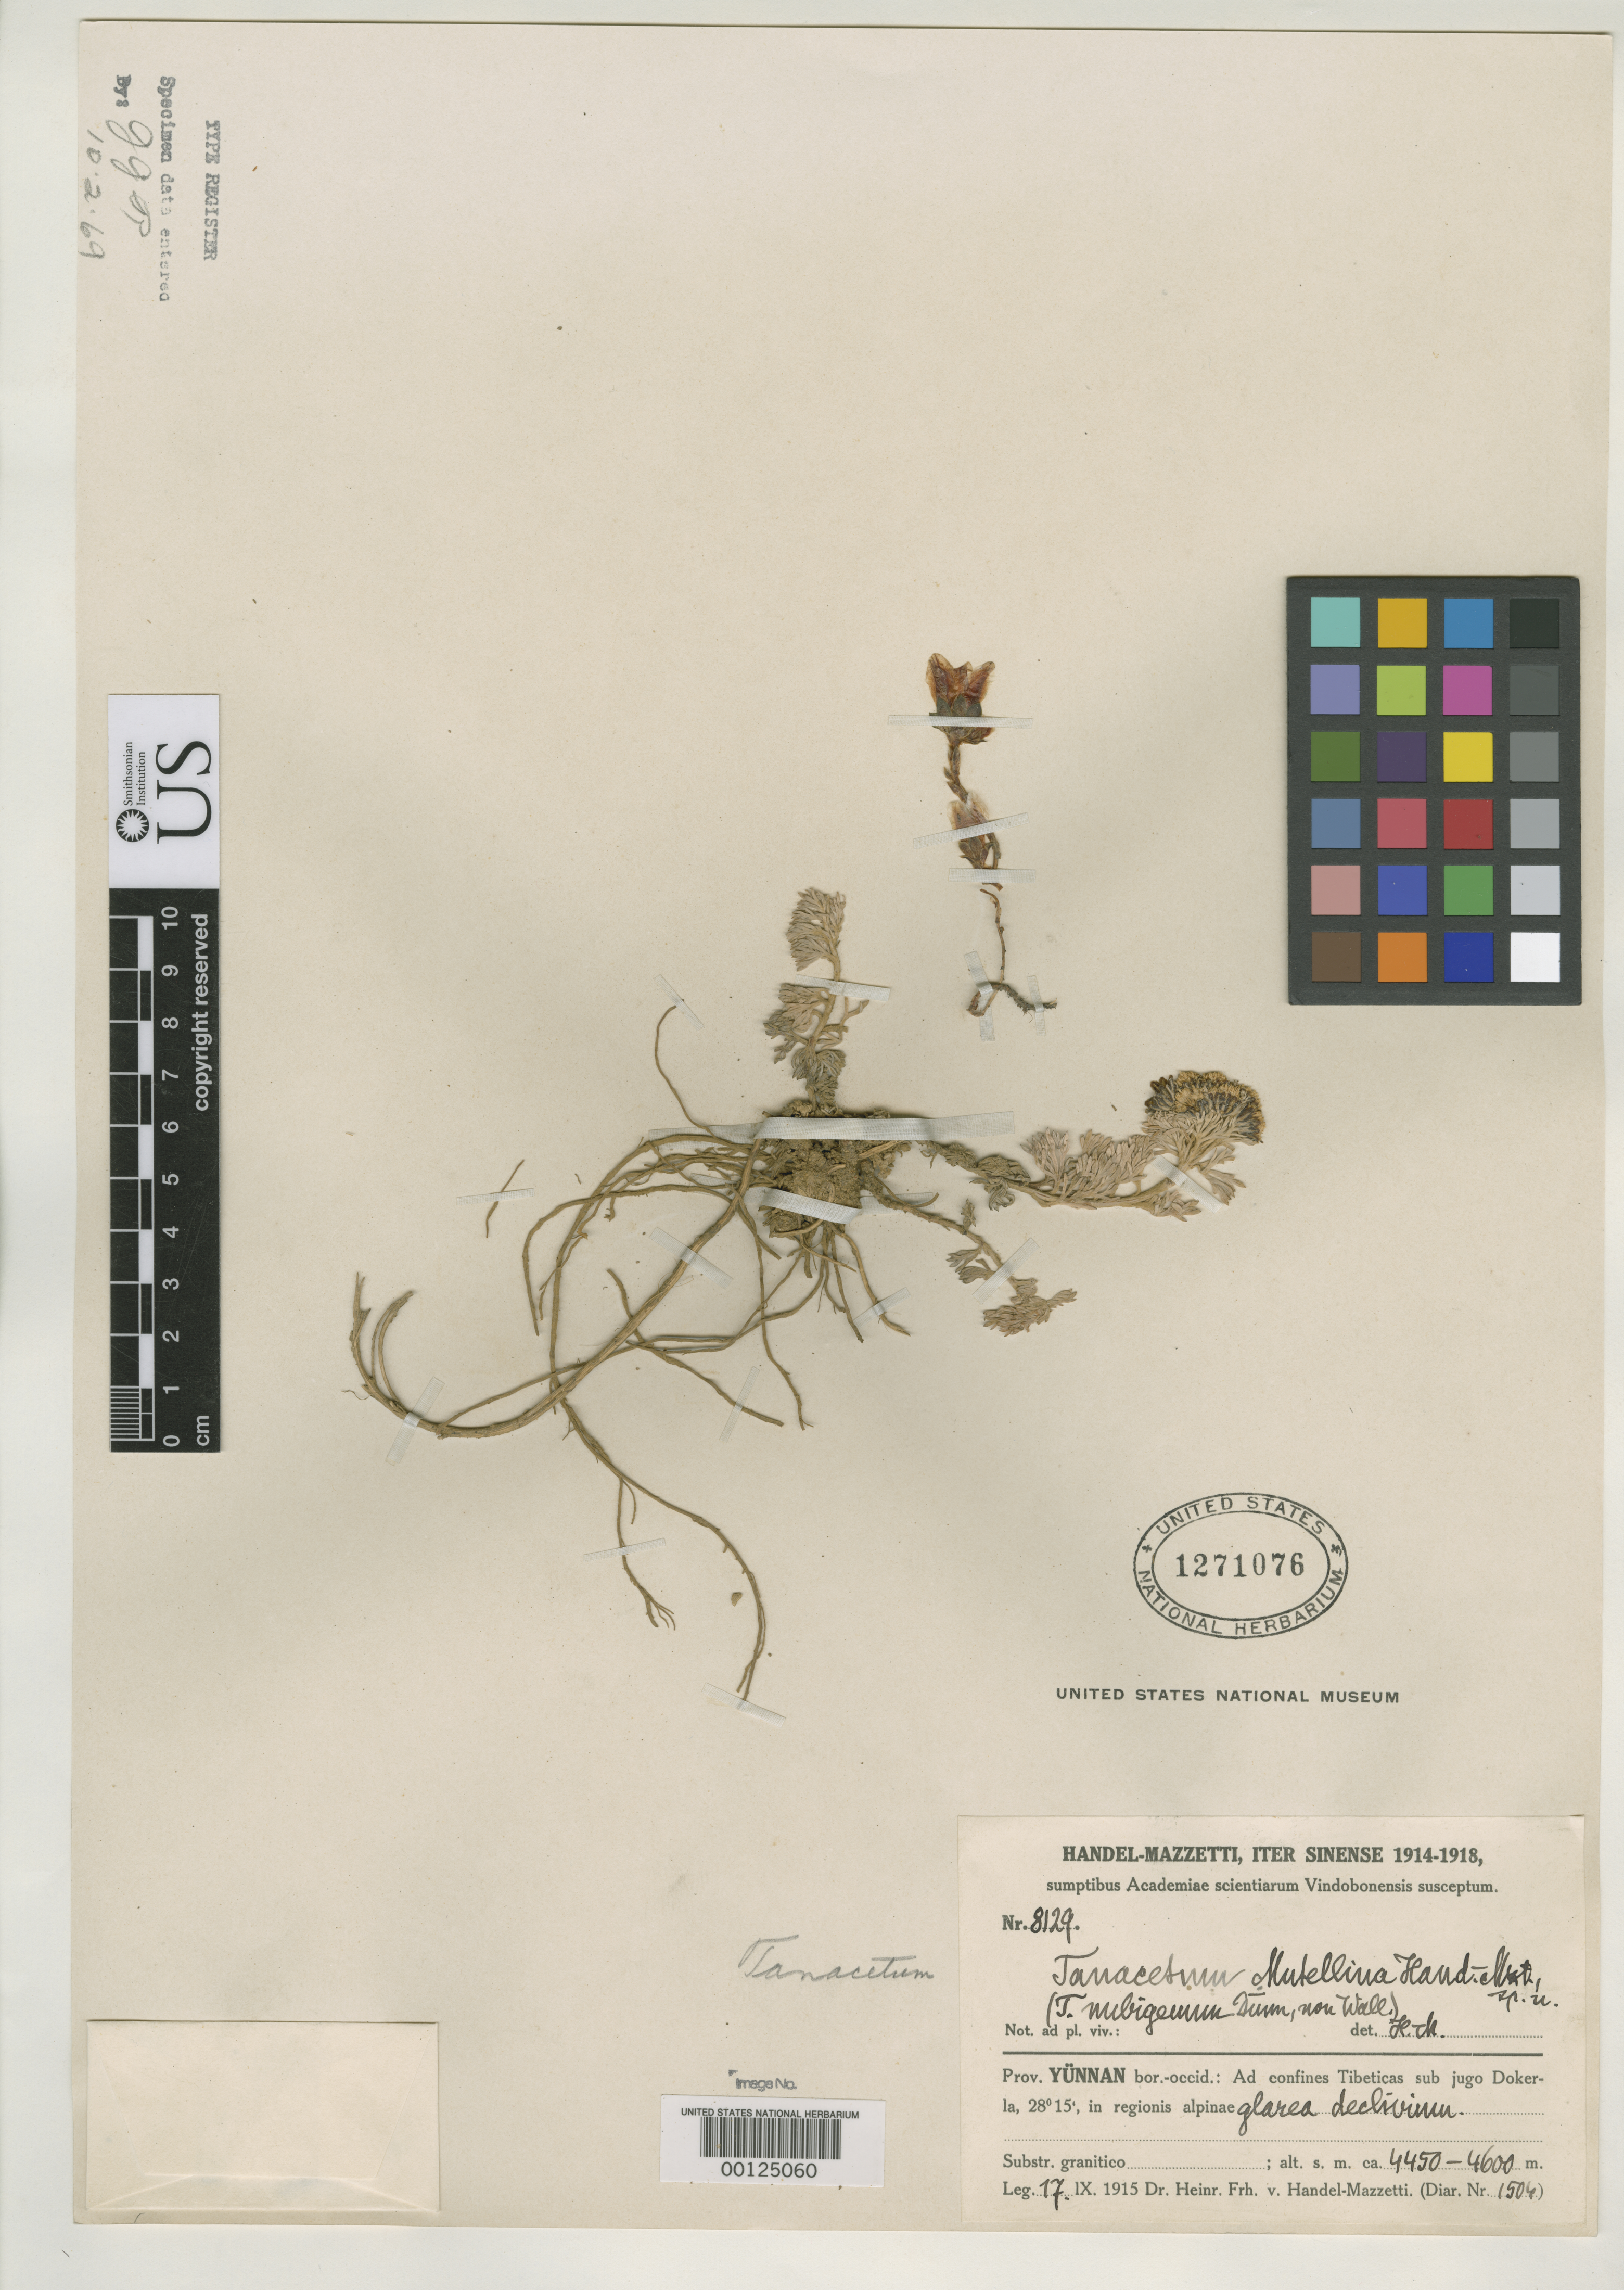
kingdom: Plantae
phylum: Tracheophyta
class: Magnoliopsida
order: Asterales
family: Asteraceae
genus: Tanacetum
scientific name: Tanacetum mutellina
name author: Hand.-Mazz.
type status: Type Collection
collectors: H. Handel-Mazzetti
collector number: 8129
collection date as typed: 17 Sep 1915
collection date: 1915-09-17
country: China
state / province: Yunnan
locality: Tibet and Doherla.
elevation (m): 4450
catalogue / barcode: US 1271076